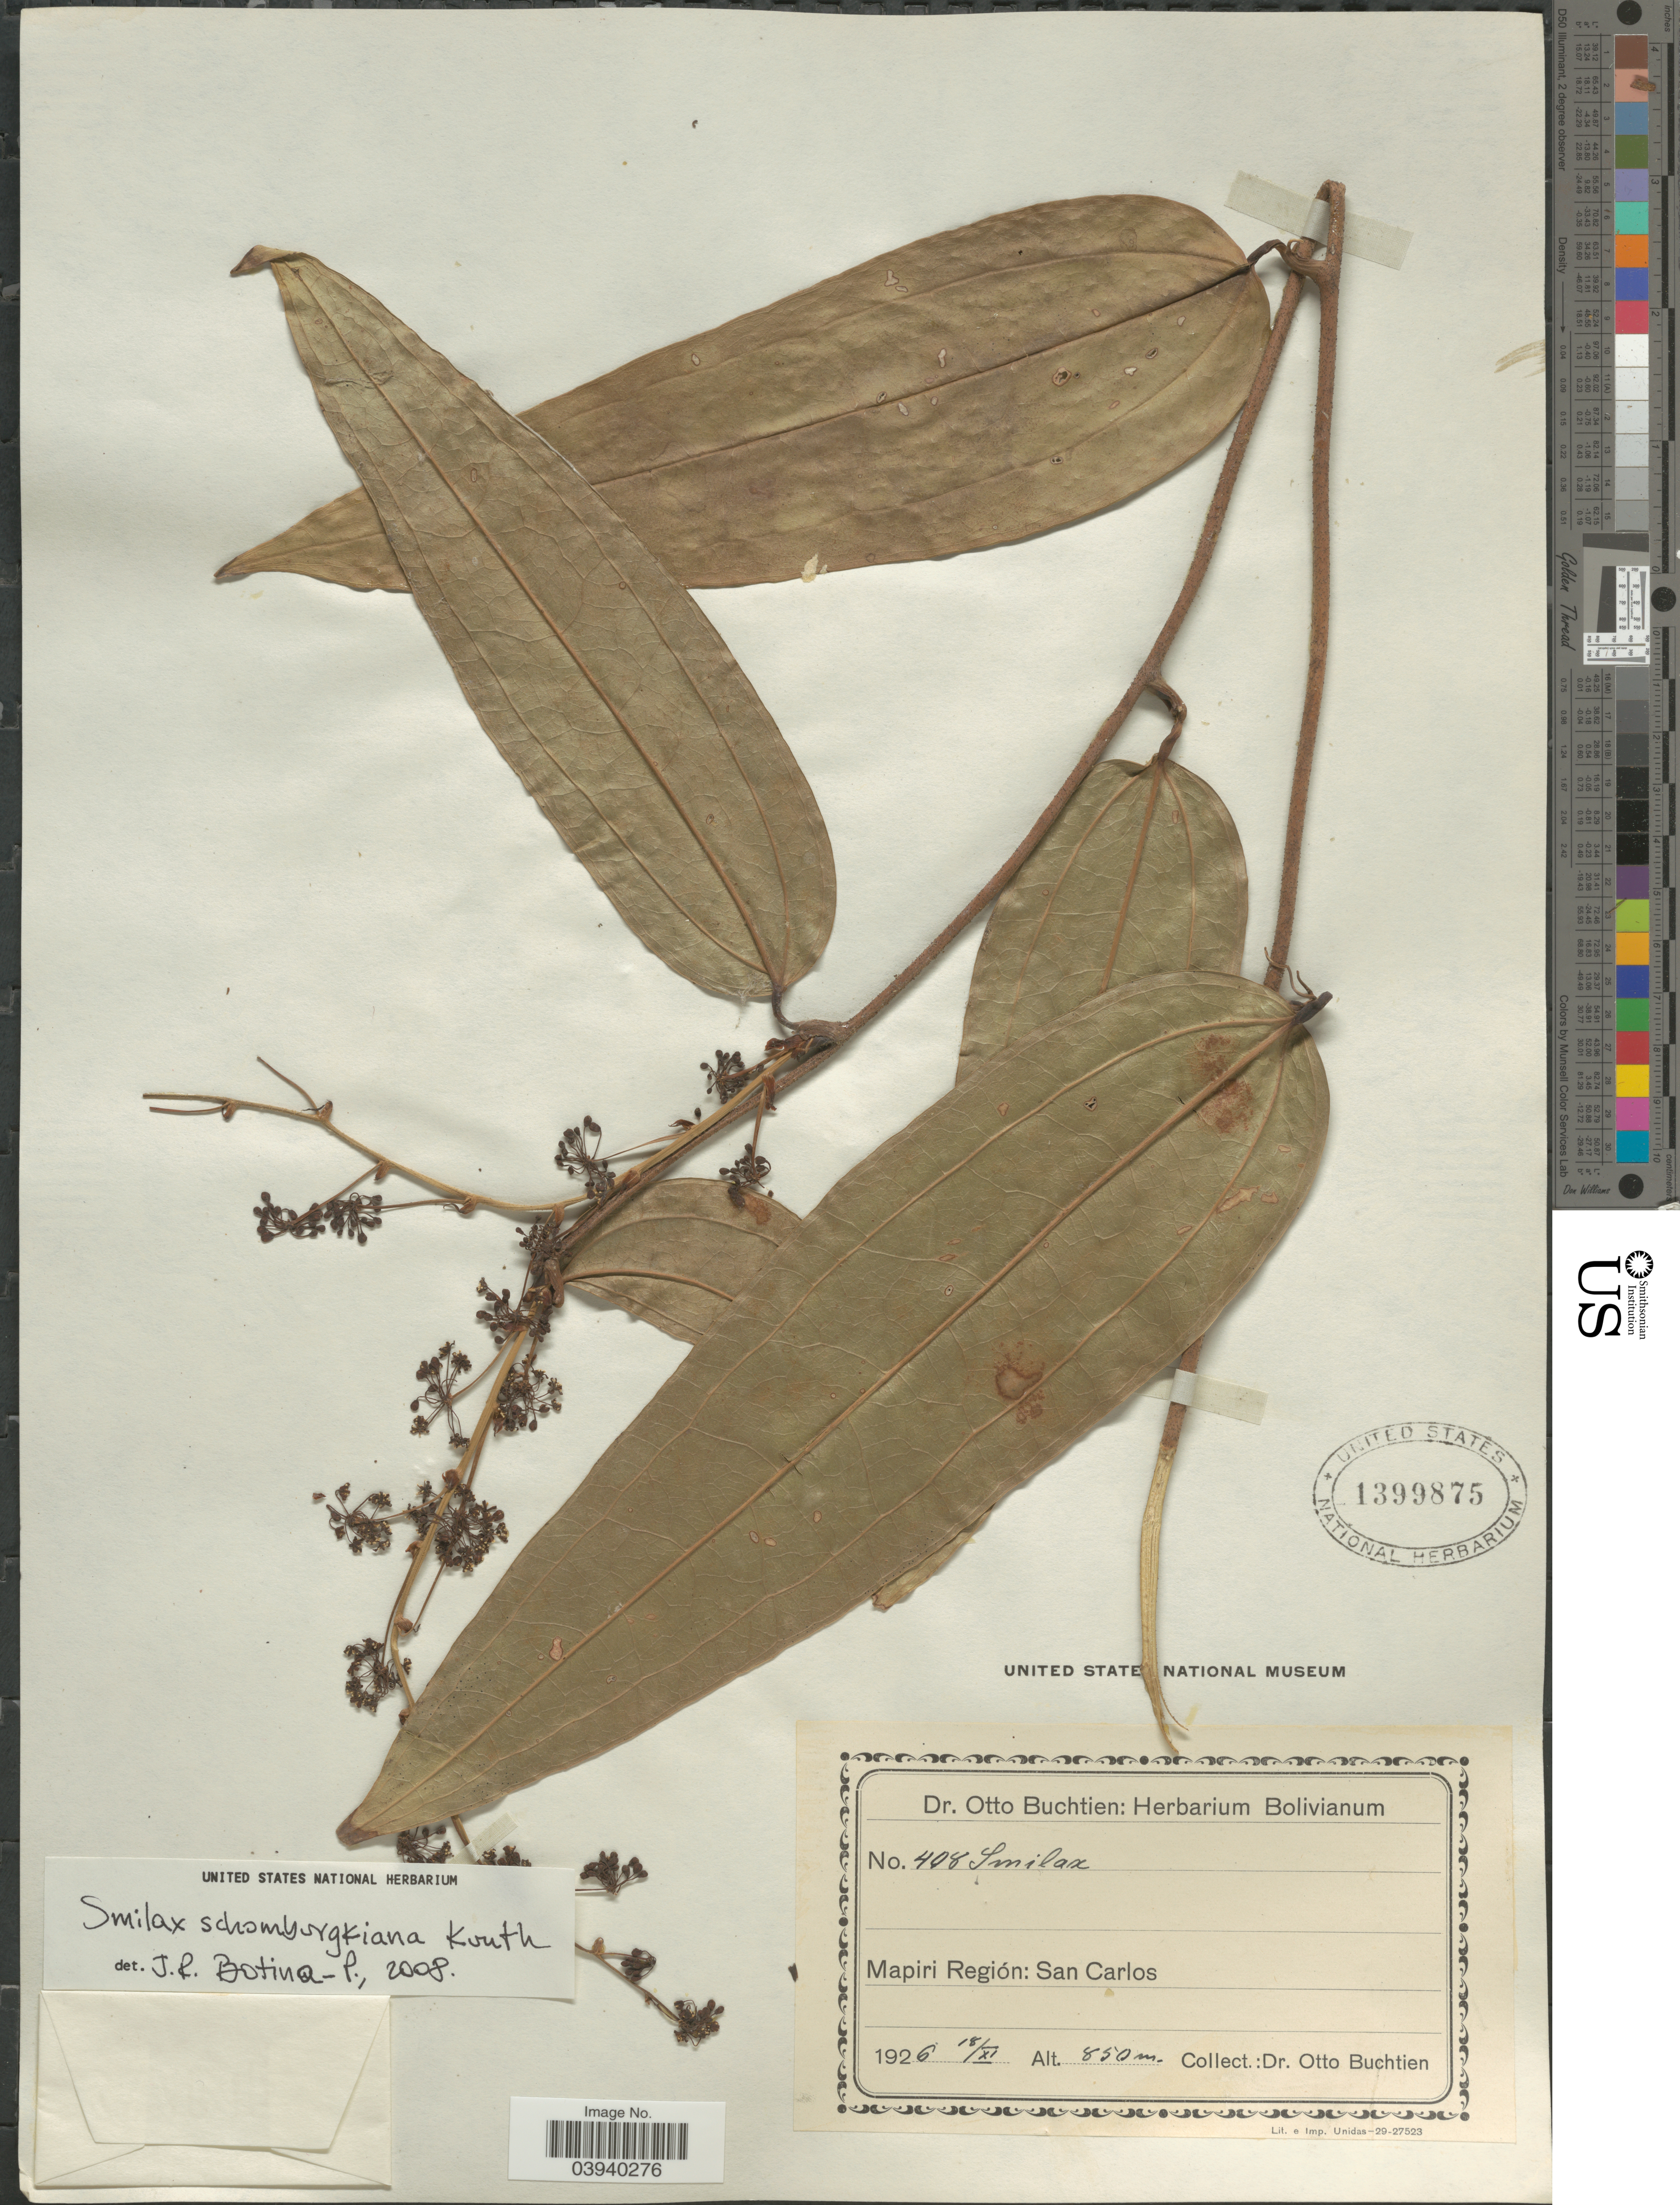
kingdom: Plantae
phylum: Tracheophyta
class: Liliopsida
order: Liliales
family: Smilacaceae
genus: Smilax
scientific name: Smilax schomburgkiana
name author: Kunth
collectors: O. Buchtien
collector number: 408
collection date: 1926-11-18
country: Bolivia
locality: Mapiri Región: San Carlos.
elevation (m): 850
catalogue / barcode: US 1399875